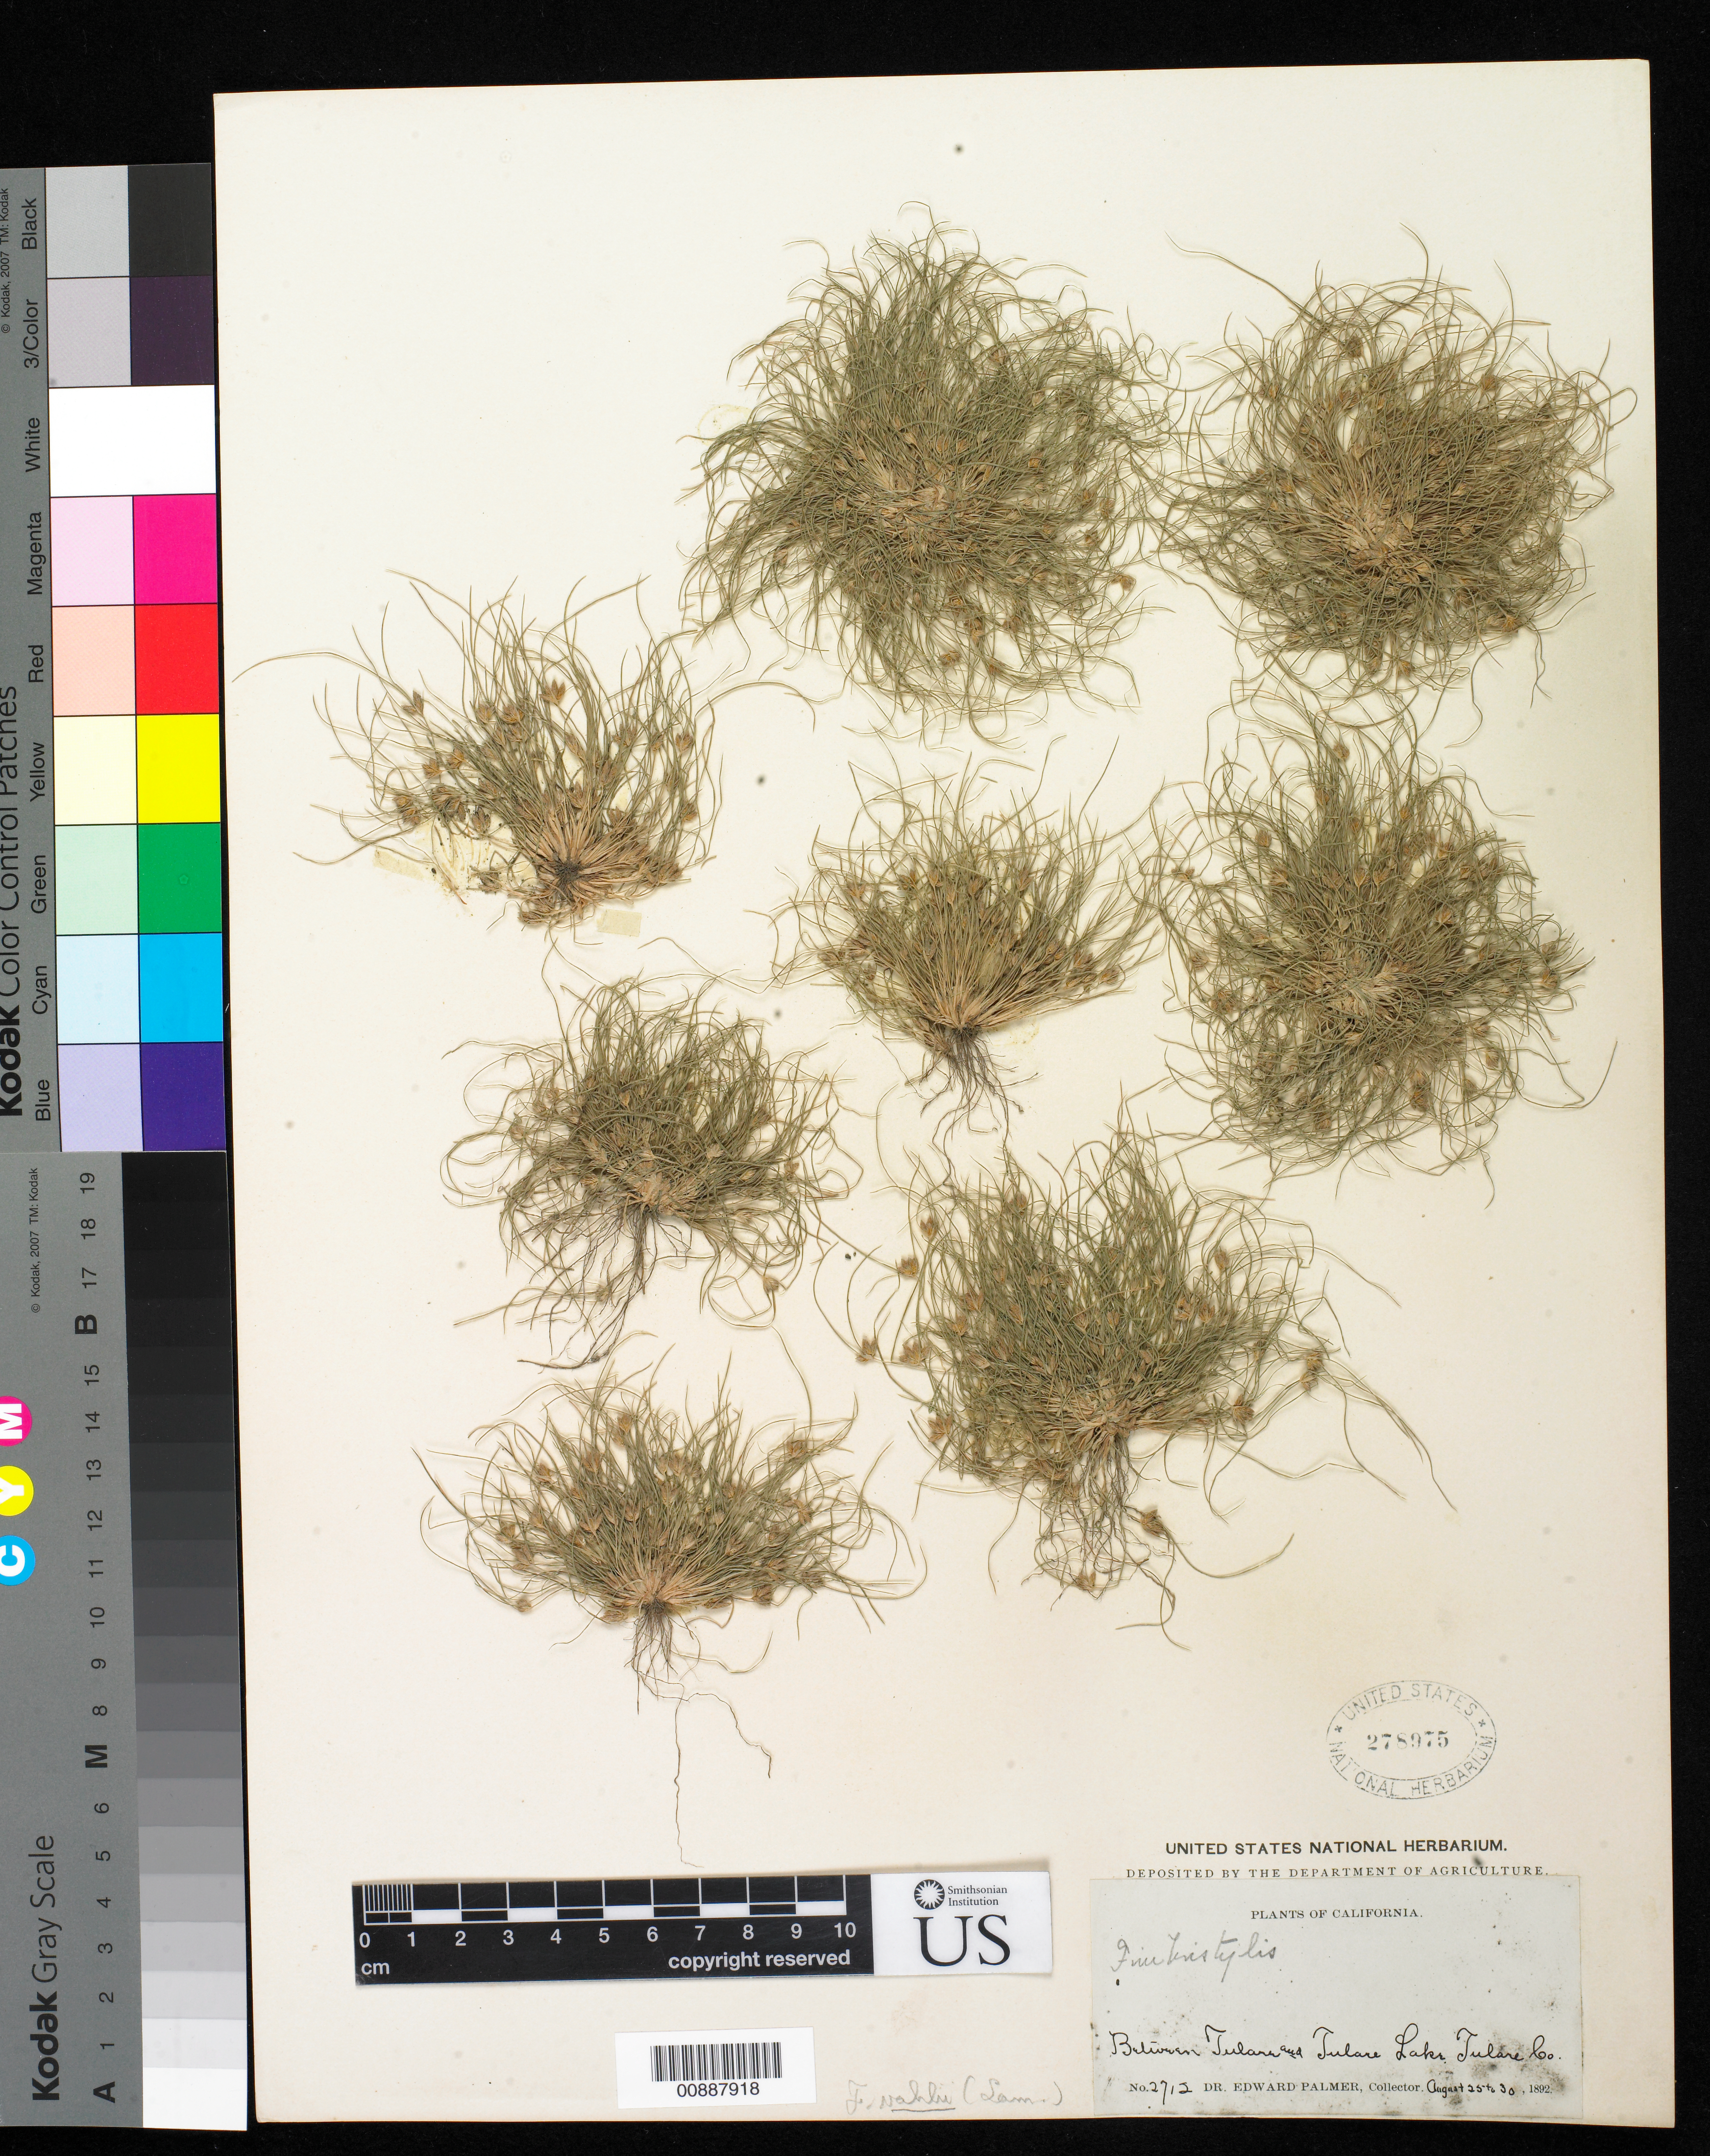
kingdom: Plantae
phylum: Tracheophyta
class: Liliopsida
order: Poales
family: Cyperaceae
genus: Fimbristylis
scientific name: Fimbristylis vahlii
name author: (Lam.) Link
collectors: E. Palmer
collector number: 2712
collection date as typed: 25 Aug 1892 to 30 Aug 1892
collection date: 1892-08-25/1892-08-30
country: United States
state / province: California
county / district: Tulare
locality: Between Tulare and Tulare Lake, Tulare County, California.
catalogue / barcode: US 278975